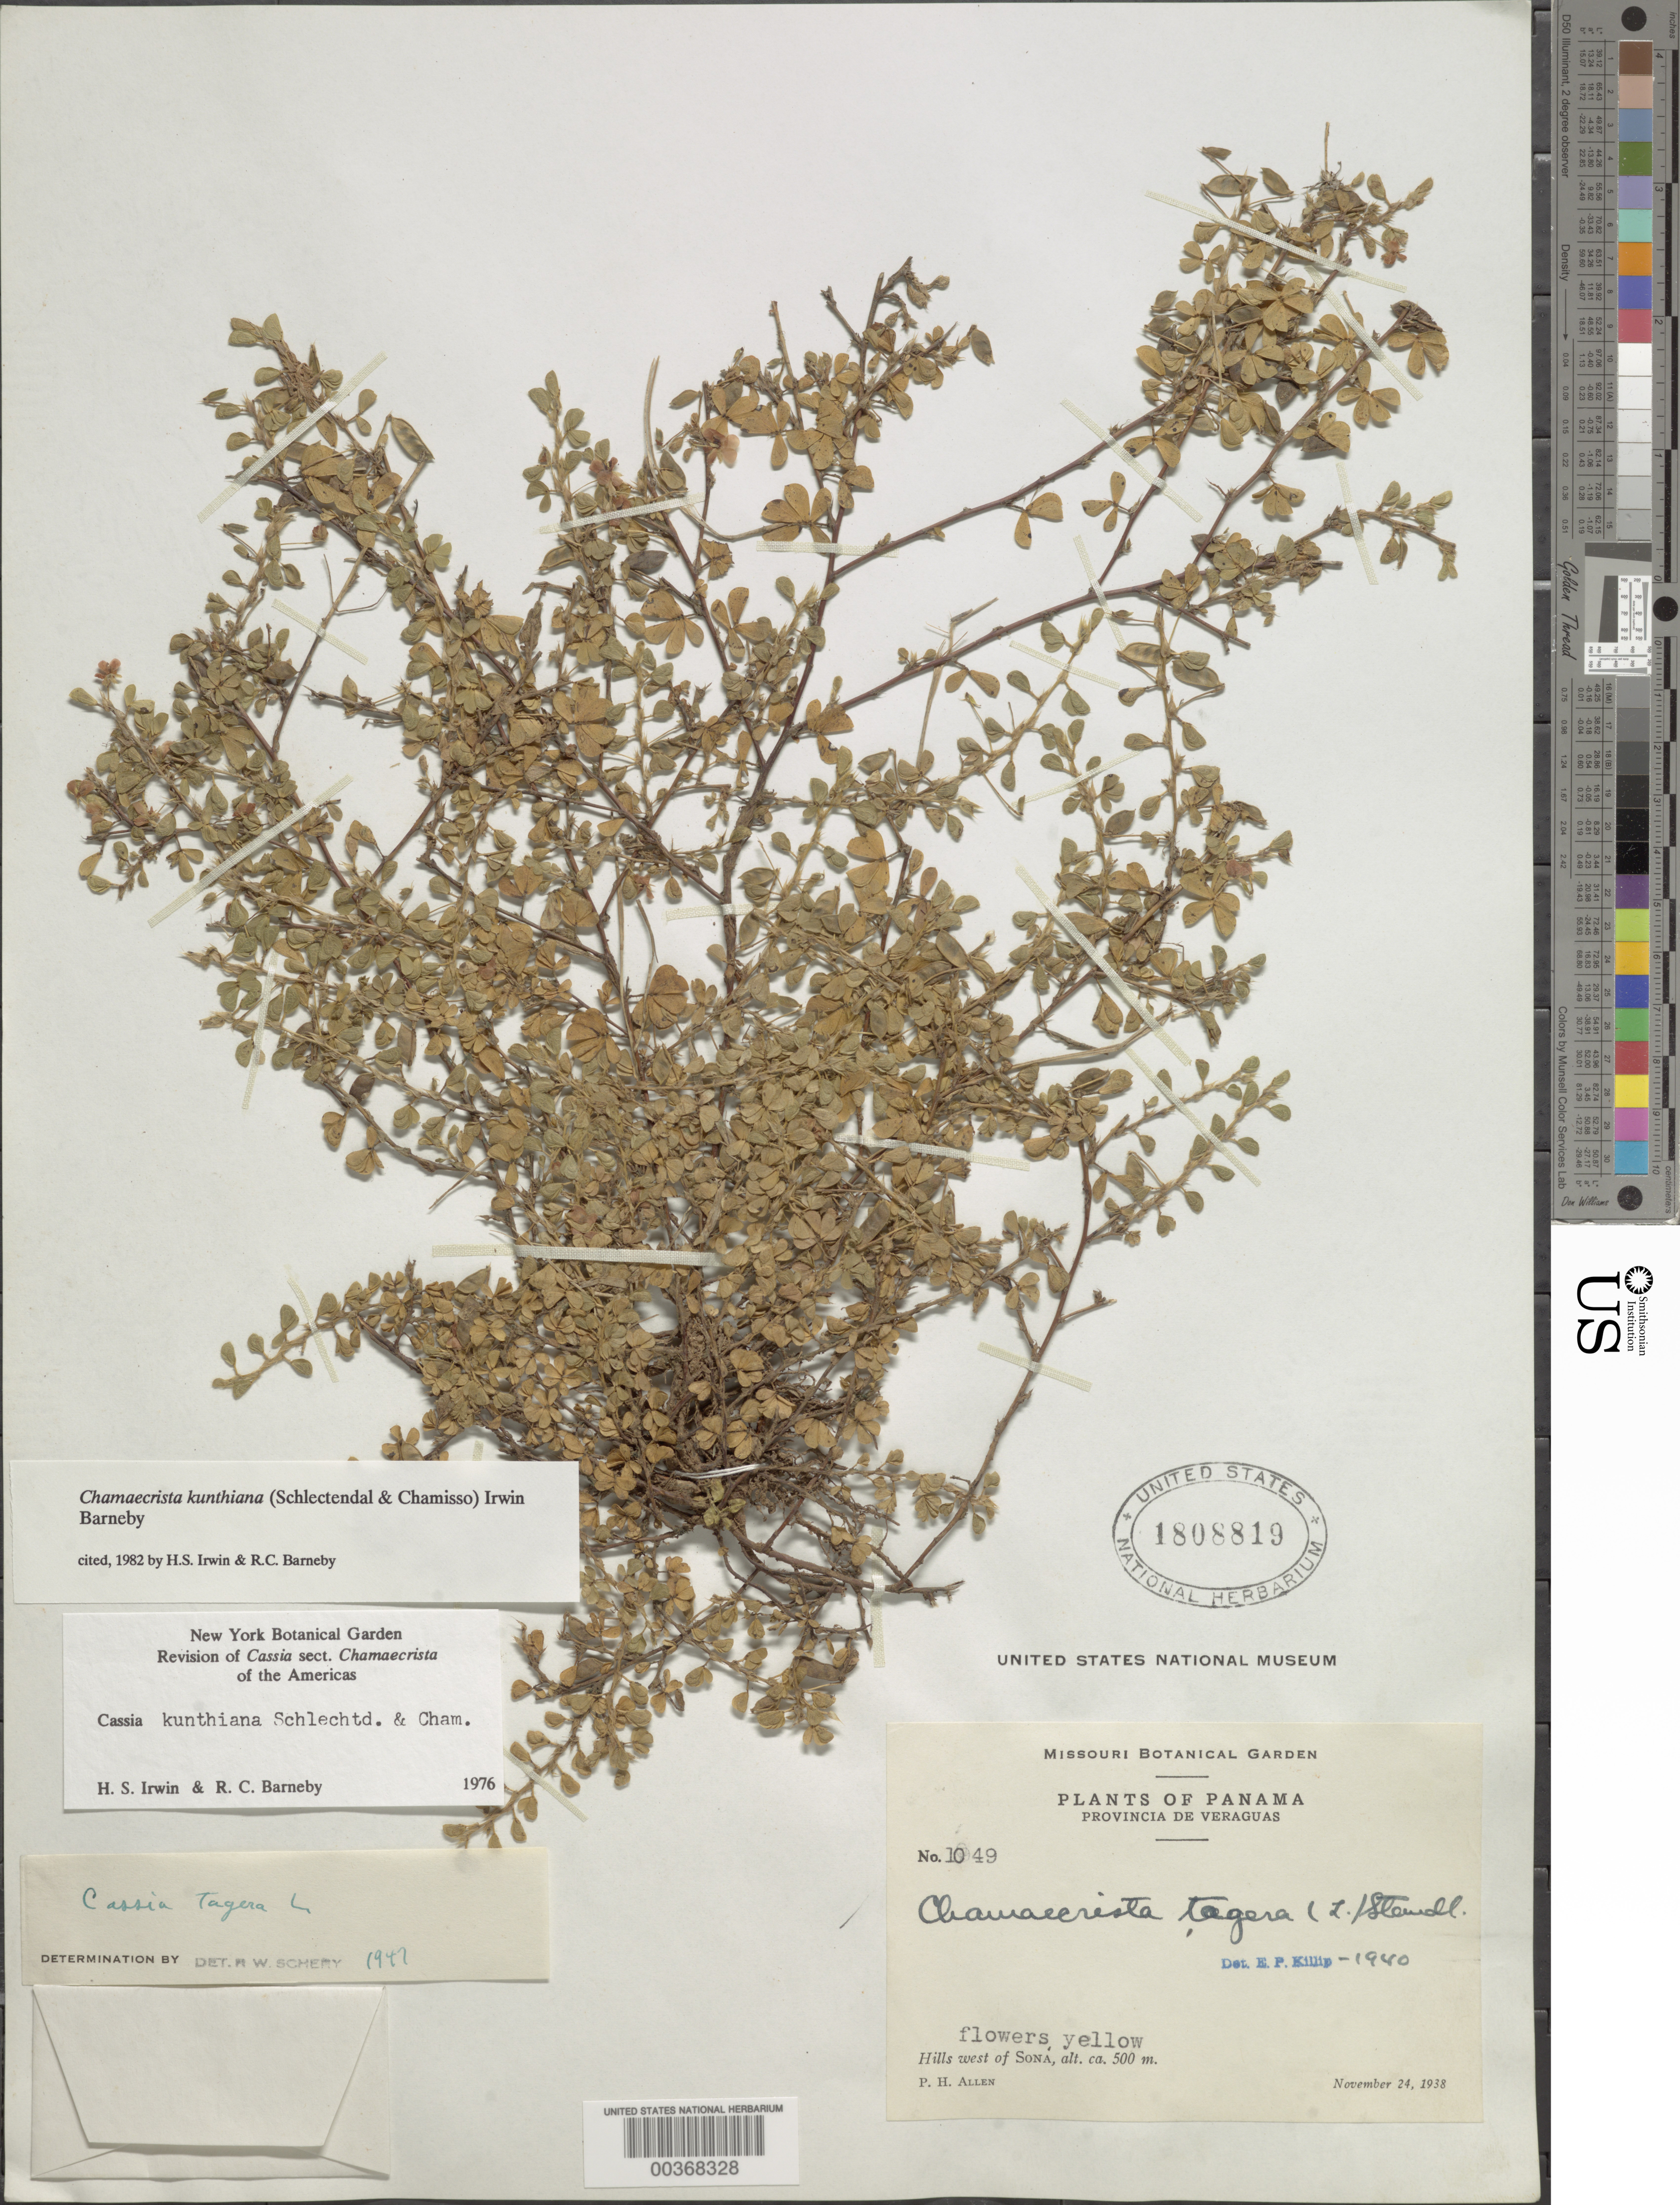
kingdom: Plantae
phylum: Tracheophyta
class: Magnoliopsida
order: Fabales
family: Fabaceae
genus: Chamaecrista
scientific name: Chamaecrista kunthiana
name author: (Schltdl. & Cham.) H.S. Irwin & Barneby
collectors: P. H. Allen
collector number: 1049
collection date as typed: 24 Nov 1938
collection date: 1938-11-24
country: Panama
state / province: Veraguas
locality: W of Sona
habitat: Hills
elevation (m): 500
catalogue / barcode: US 1808819-2